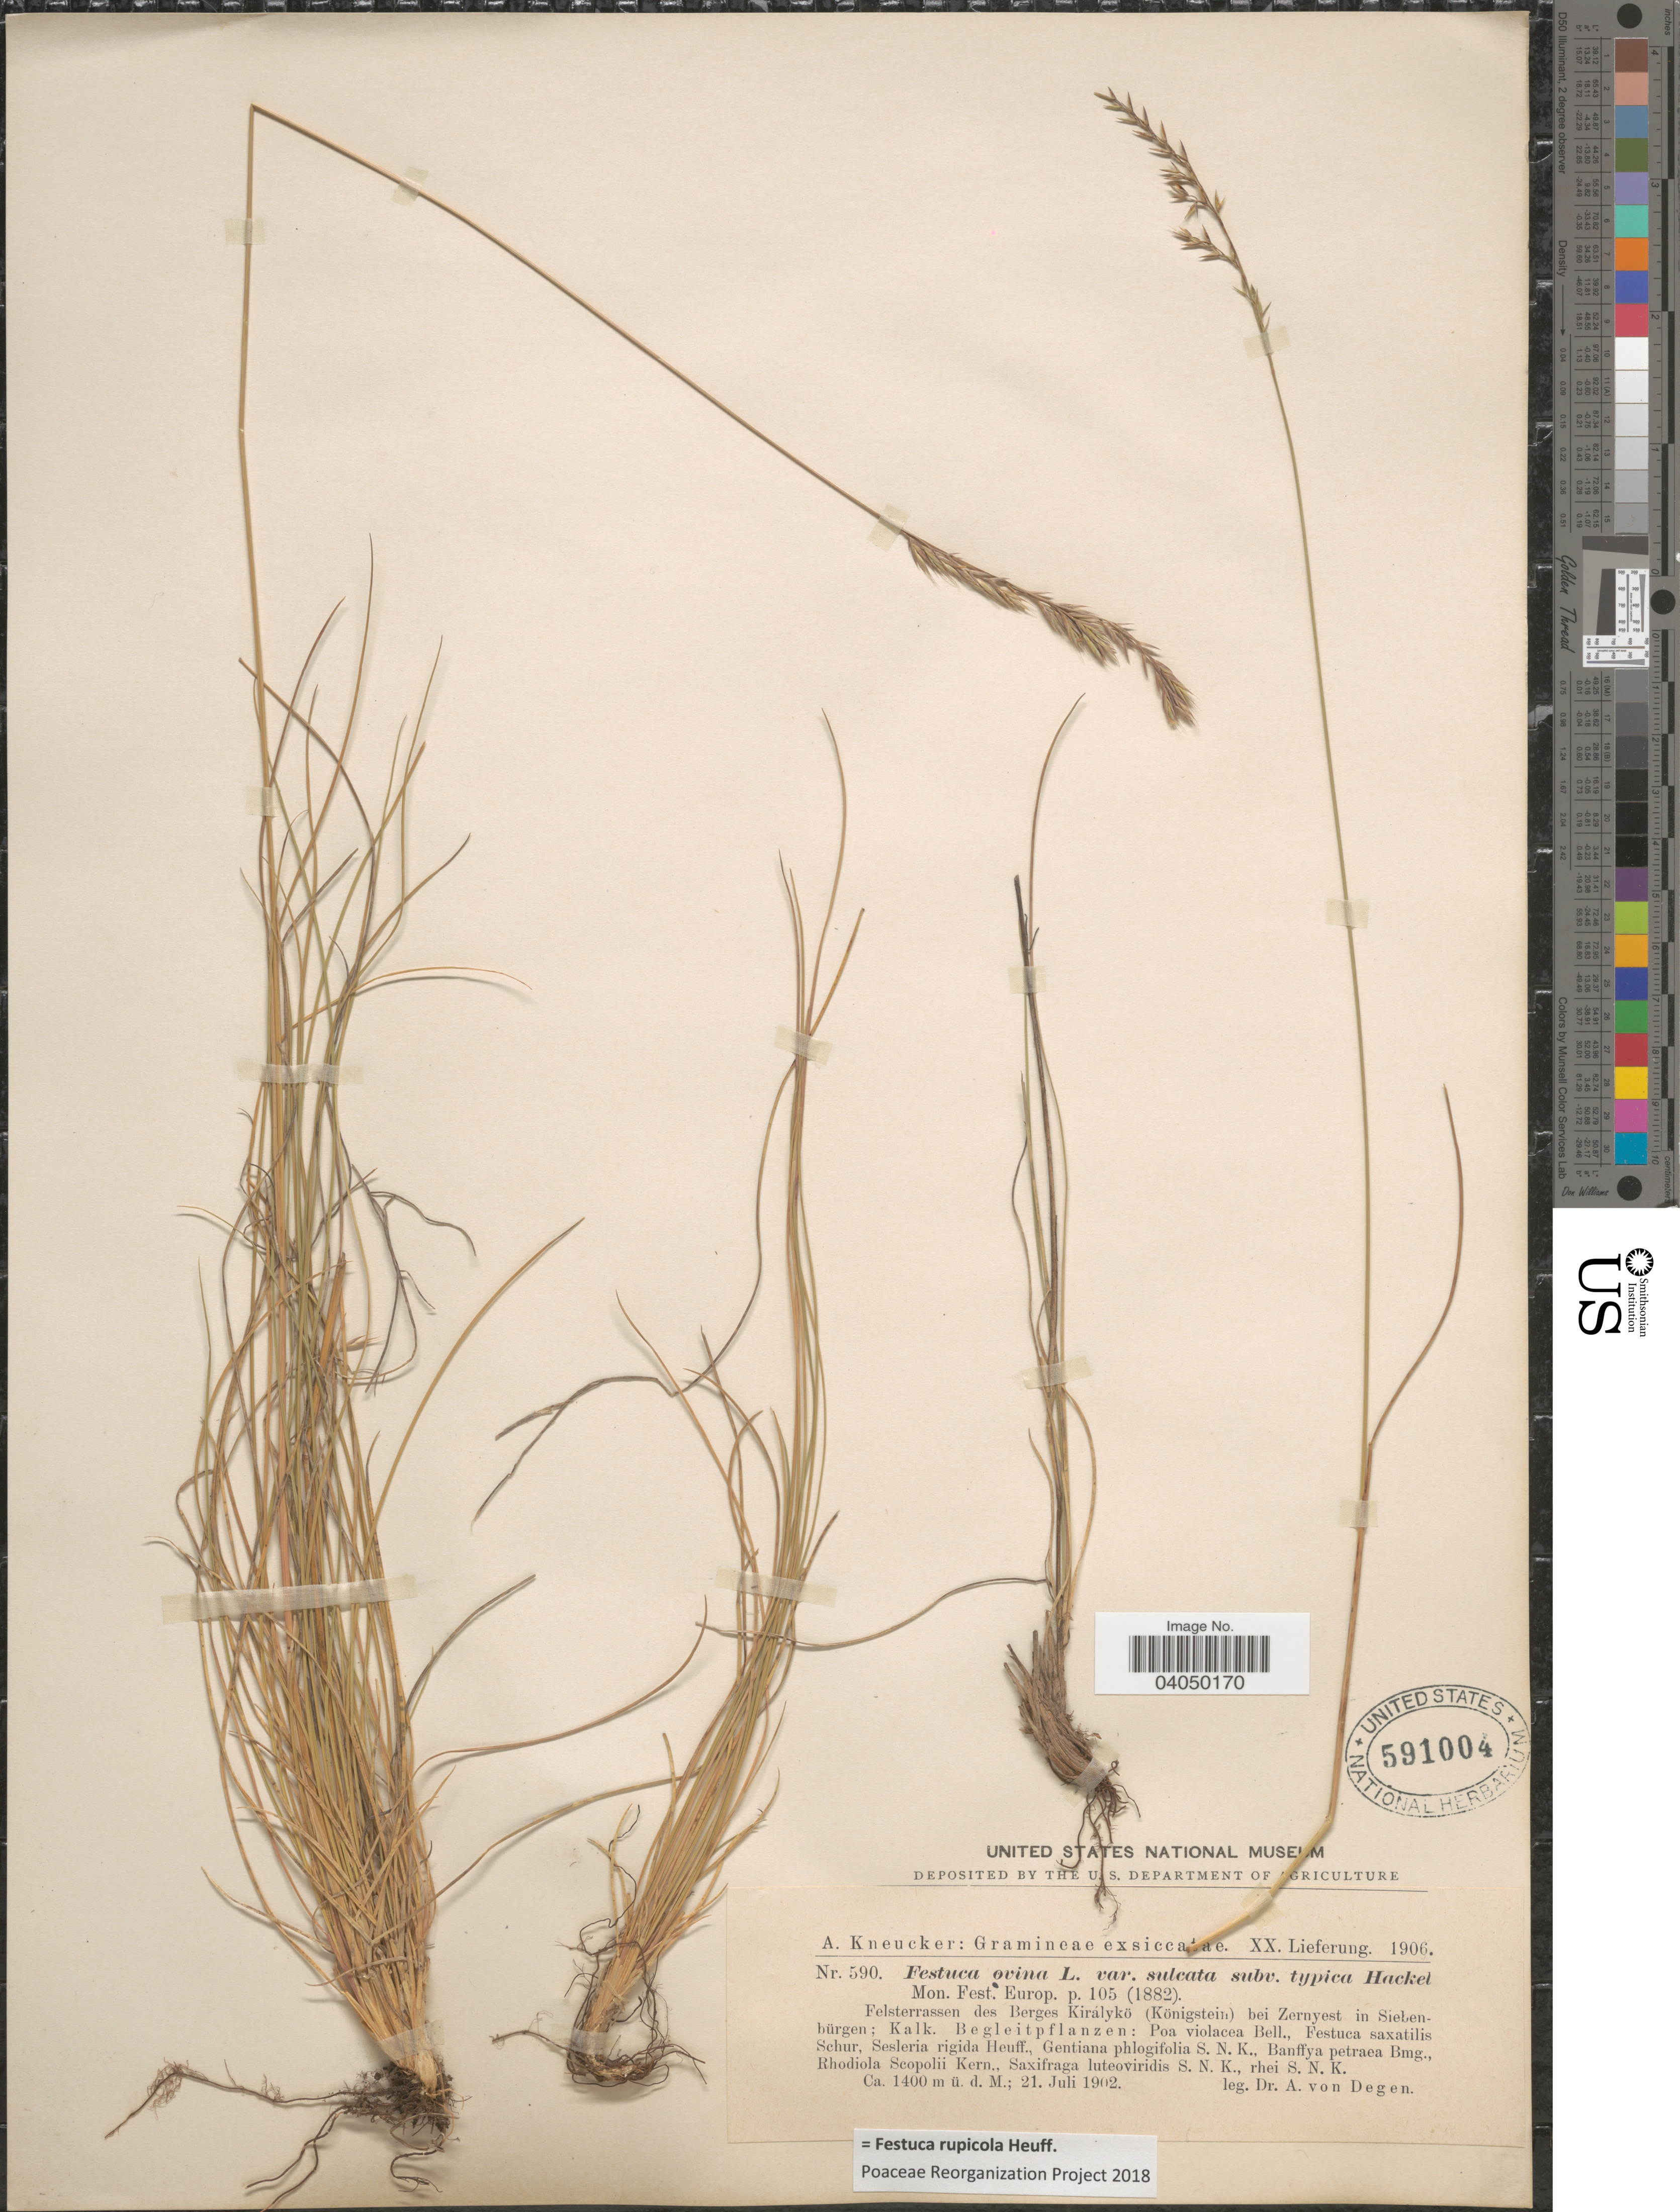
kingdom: Plantae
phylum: Tracheophyta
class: Liliopsida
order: Poales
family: Poaceae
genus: Festuca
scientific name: Festuca rupicola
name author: Heuff.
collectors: A. von Degen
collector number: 590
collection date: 1902-07-21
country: Germany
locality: Felsterrassen des Berges Királykö (Königstein) bei Zernyest in Siebenbürgen.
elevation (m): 1400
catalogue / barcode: US 591004